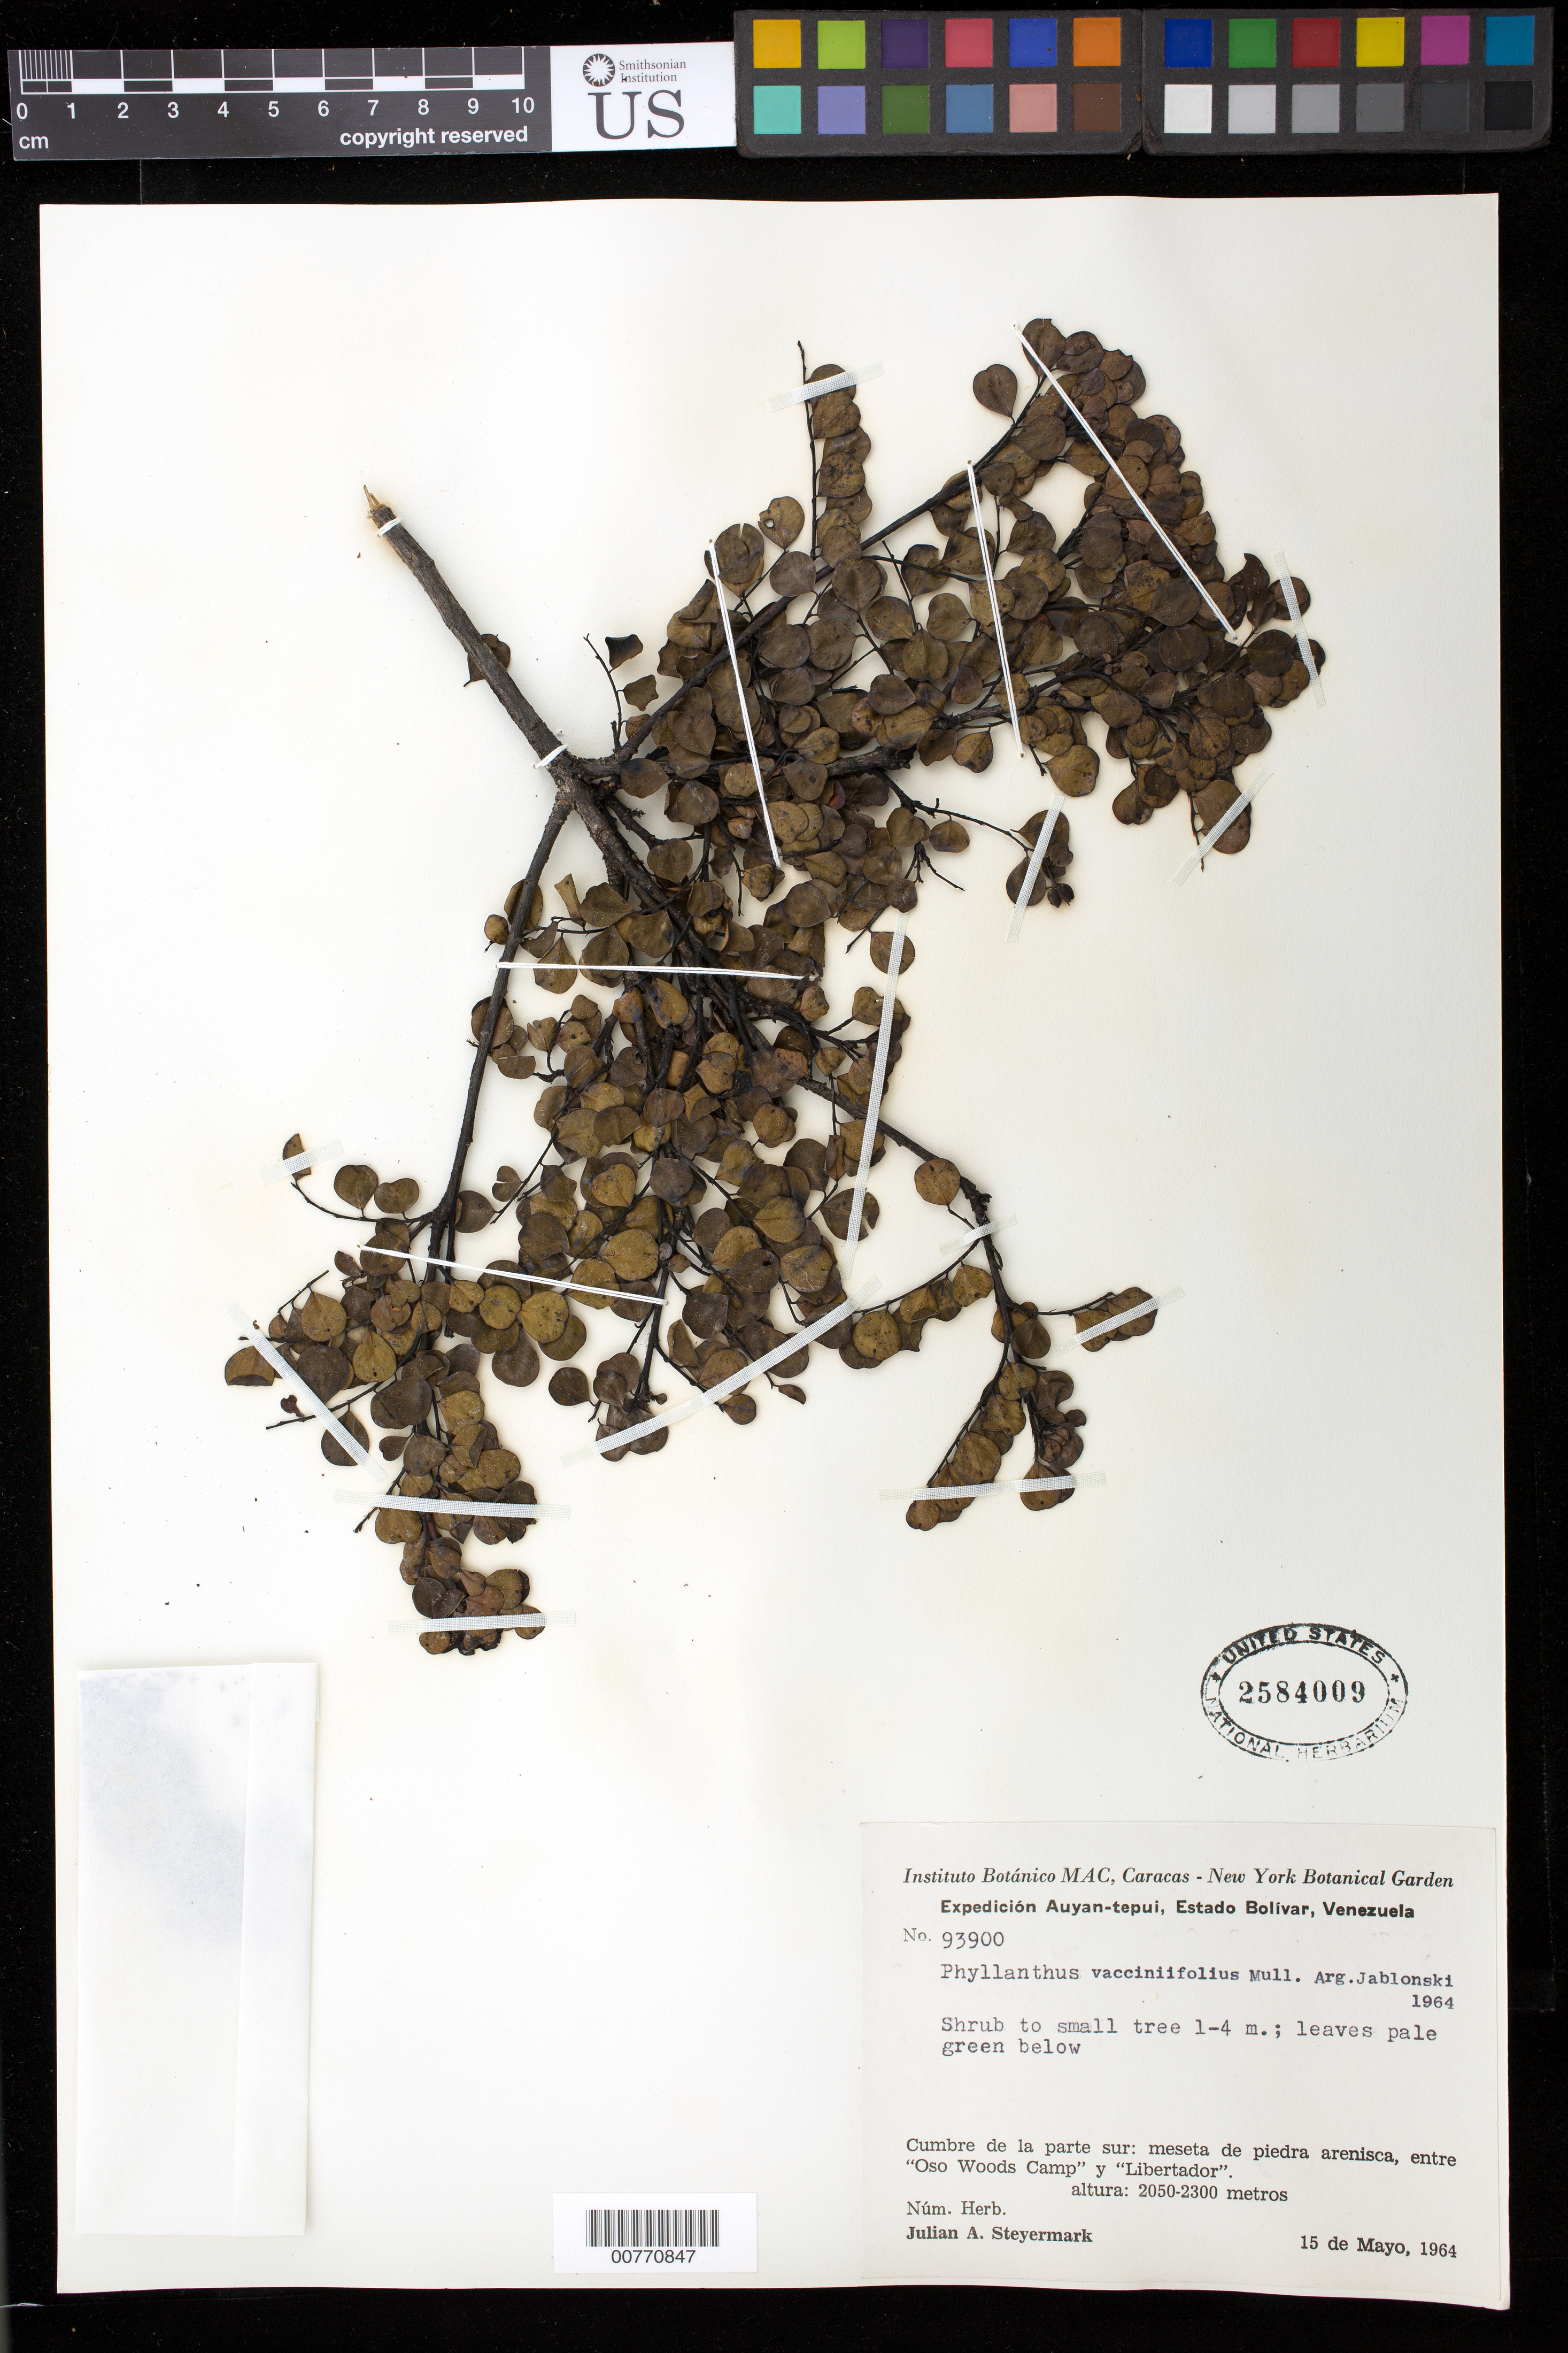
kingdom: Plantae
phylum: Tracheophyta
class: Magnoliopsida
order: Malpighiales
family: Phyllanthaceae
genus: Phyllanthus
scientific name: Phyllanthus vacciniifolius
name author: (Müll. Arg.) Müll. Arg.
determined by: Jablonski, R.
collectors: J. Steyermark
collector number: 93900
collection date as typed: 15-May-64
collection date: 1964-05-15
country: Venezuela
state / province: Bolívar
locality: Auyan-tepuí, cumbre de la parte sur; entre Oso Woods Camp y Libertador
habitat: Meseta de piedra arenisca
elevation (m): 2050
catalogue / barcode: US 2584009